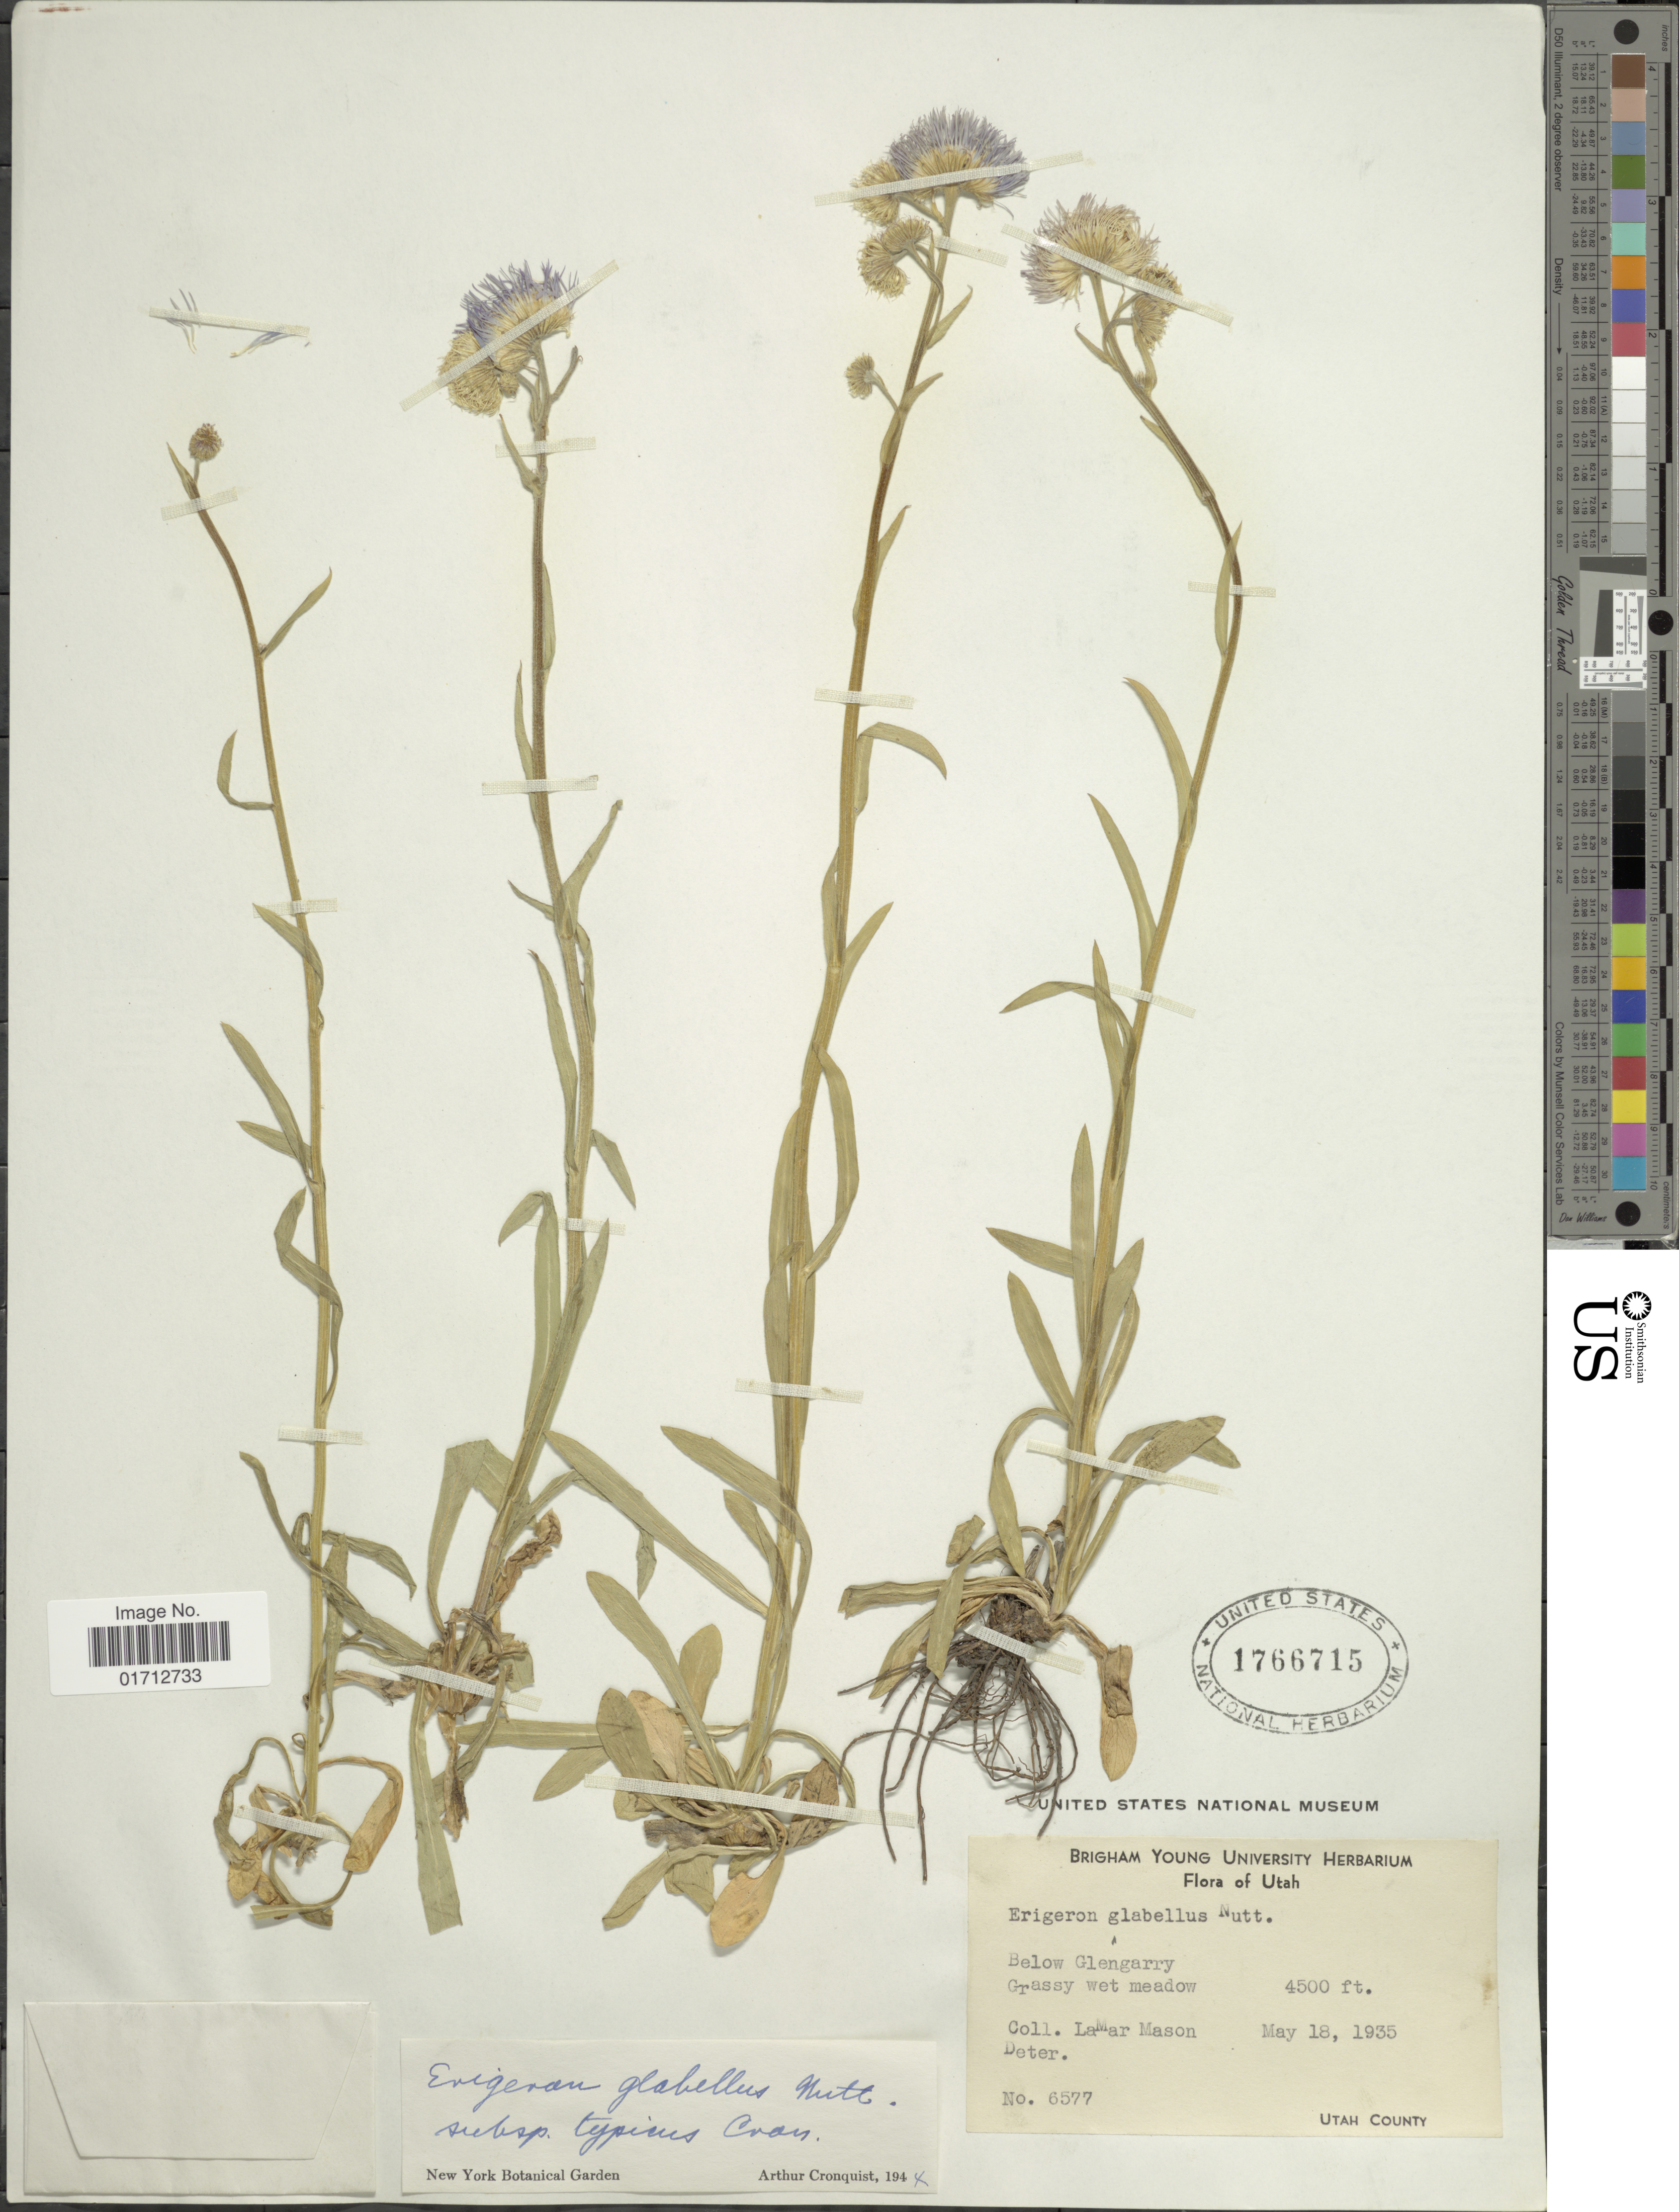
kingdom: Plantae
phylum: Tracheophyta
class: Magnoliopsida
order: Asterales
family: Asteraceae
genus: Erigeron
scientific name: Erigeron glabellus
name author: Nutt.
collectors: L. Mason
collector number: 65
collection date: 1935-05-18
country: United States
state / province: Utah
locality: Below Glengaryy, Utah County.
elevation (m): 1372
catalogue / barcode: US 1766715